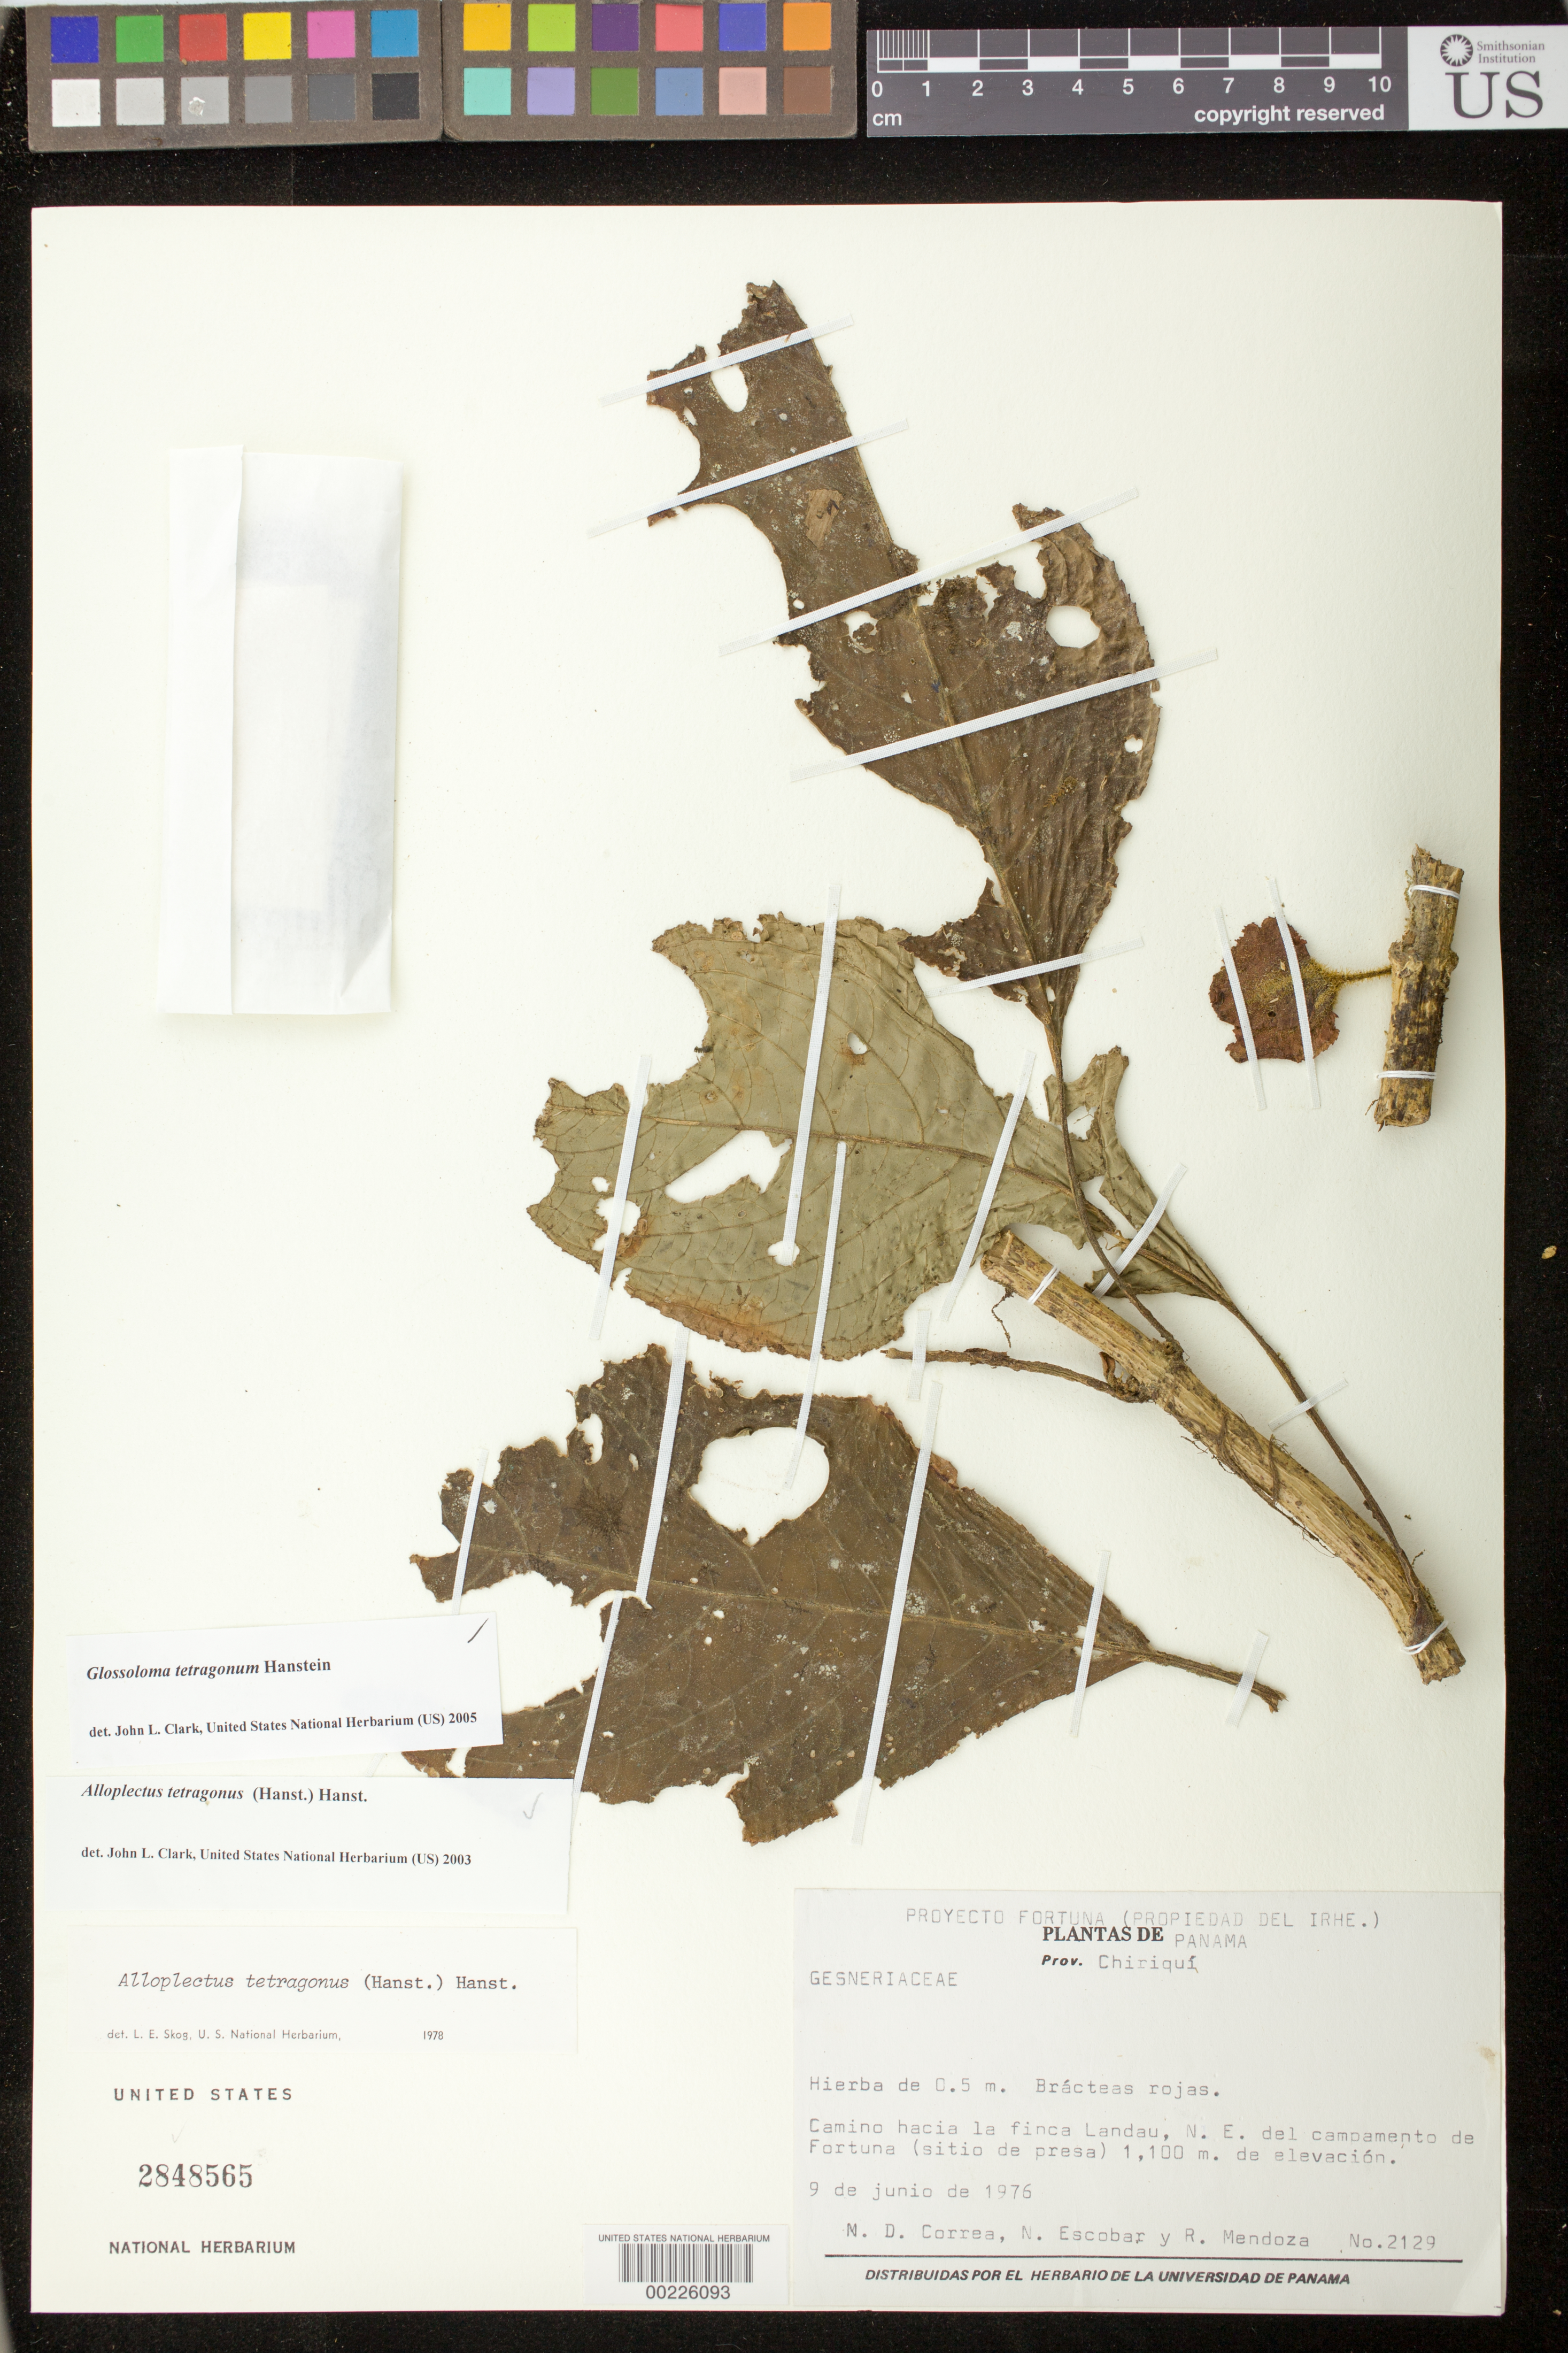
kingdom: Plantae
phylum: Tracheophyta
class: Magnoliopsida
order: Lamiales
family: Gesneriaceae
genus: Glossoloma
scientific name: Glossoloma tetragonum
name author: Hanst.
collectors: M. D. Corrêa-A. & et al.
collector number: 2129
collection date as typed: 09 Jun 1976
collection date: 1976-06-09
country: Panama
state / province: Chiriquí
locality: Road toward Finca Landau, NE of Fortuna camp (dam site)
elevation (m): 1100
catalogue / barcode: US 2848565